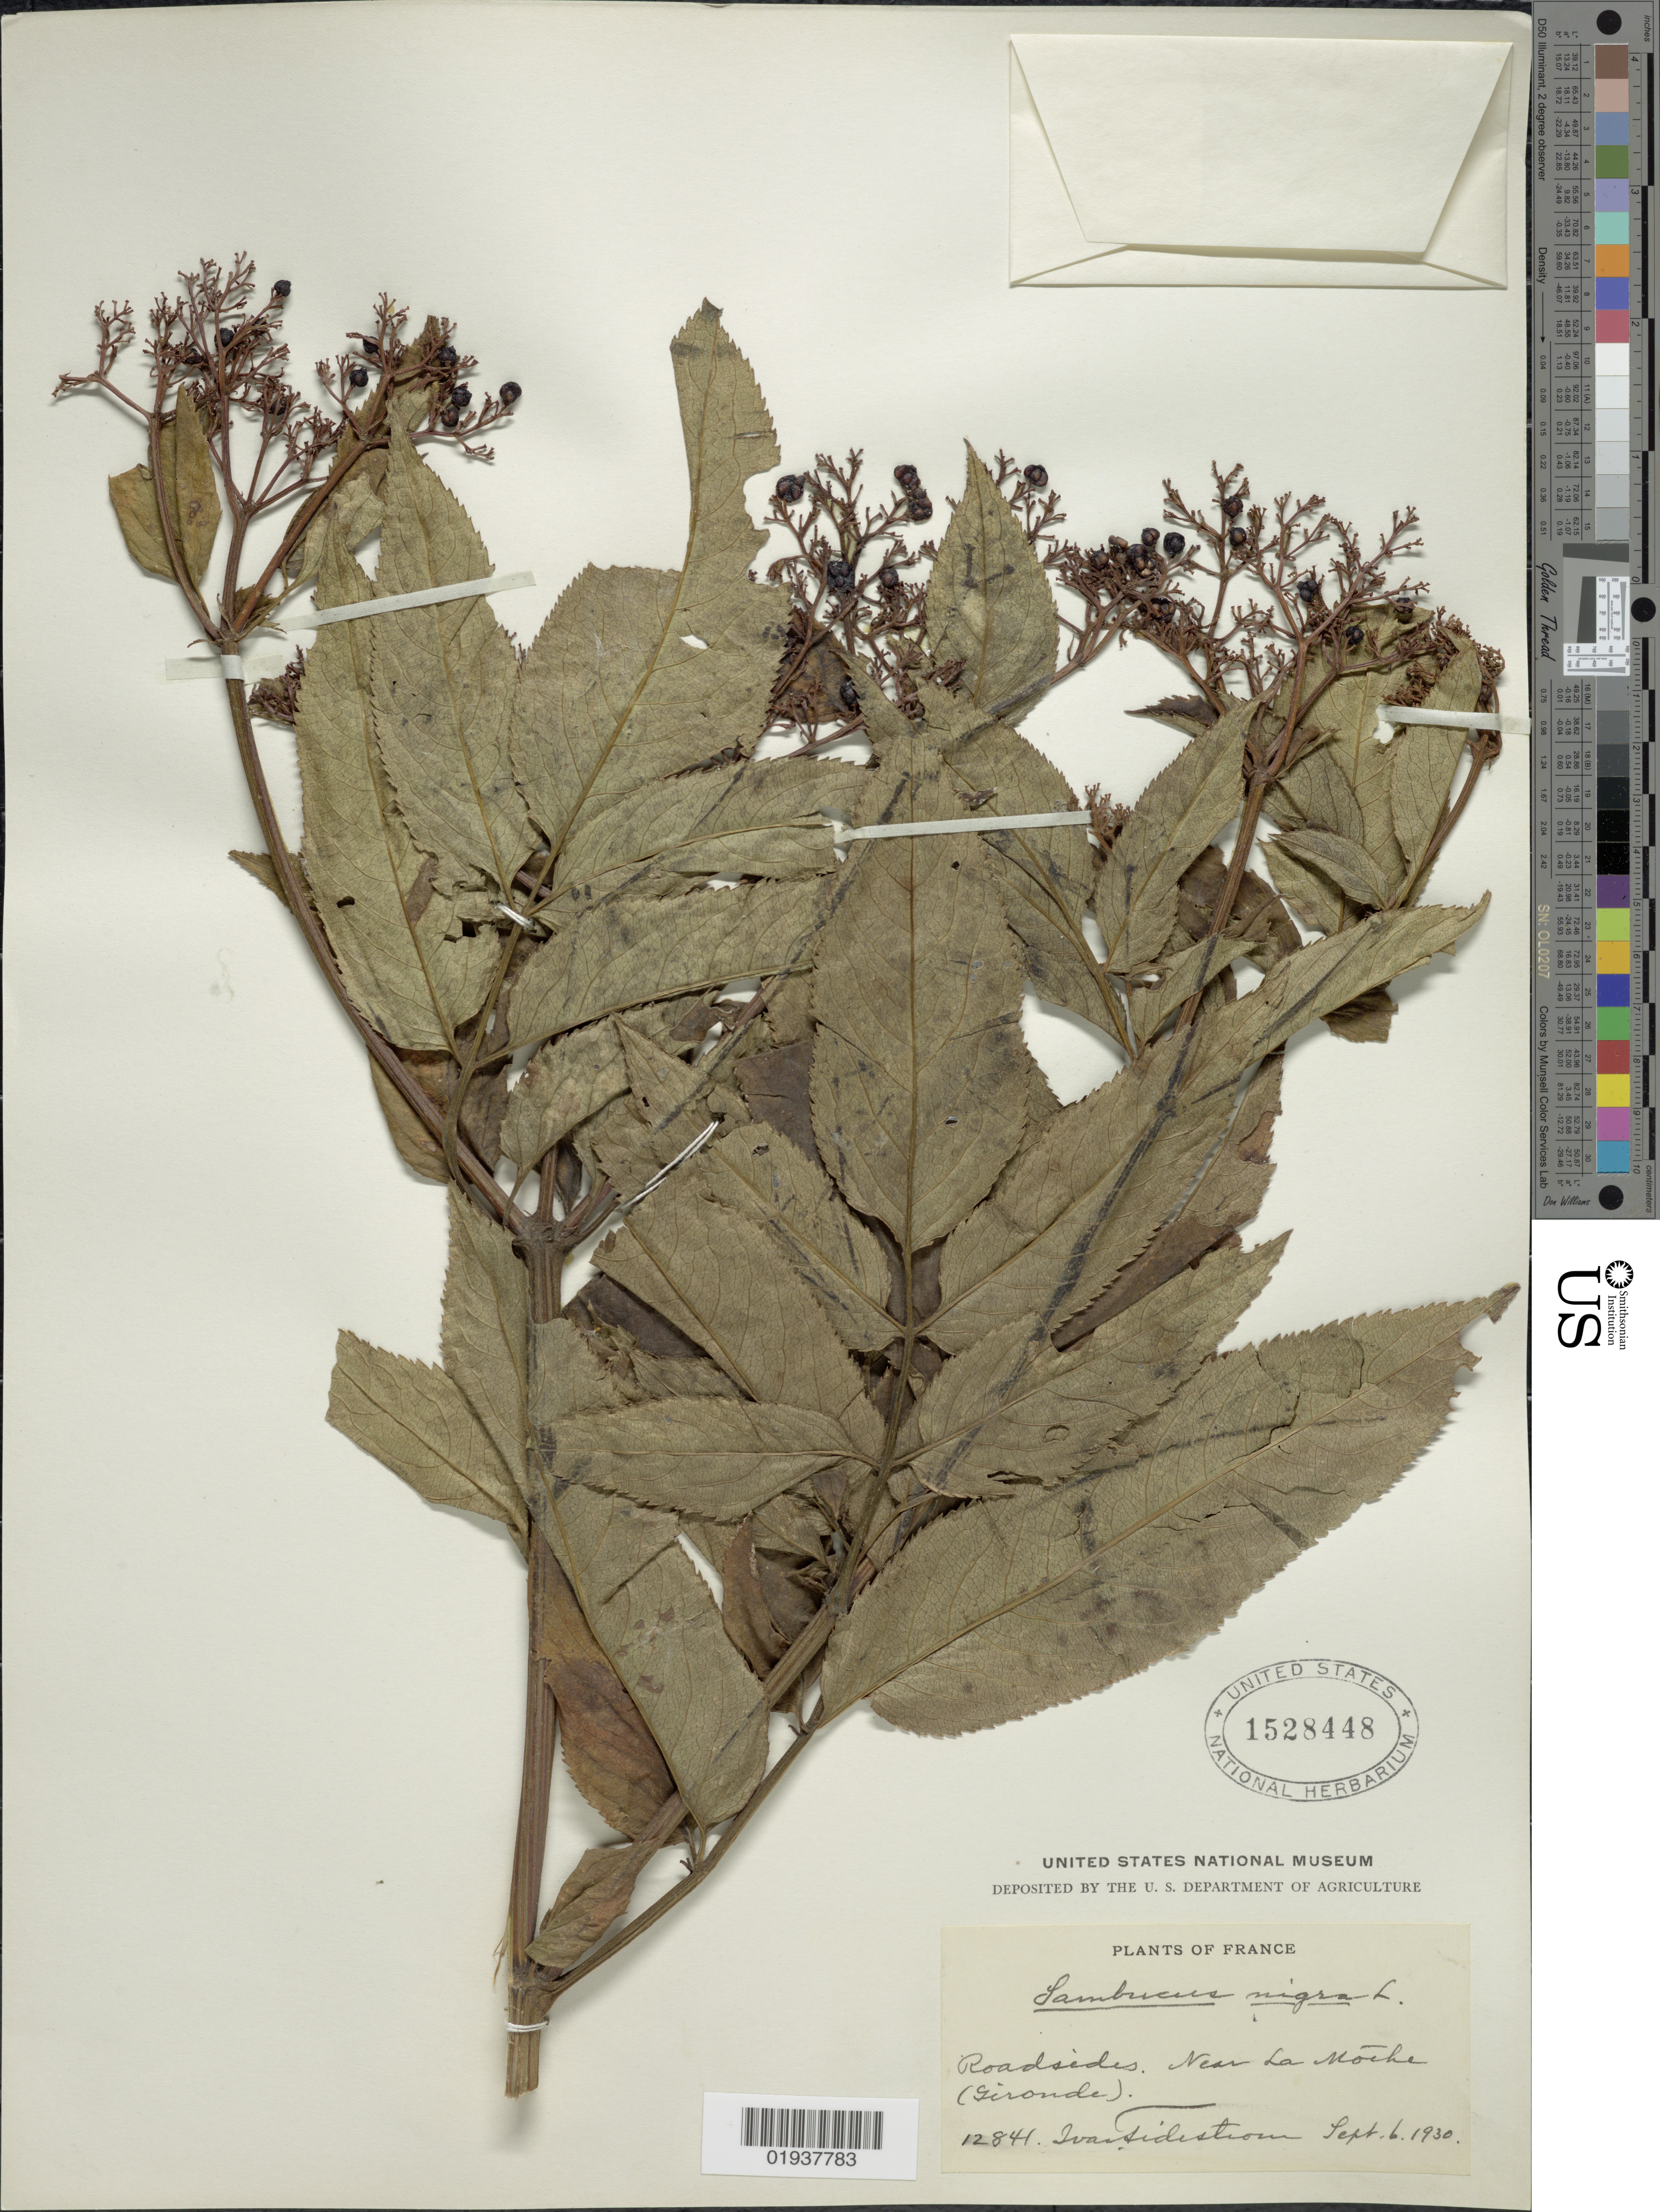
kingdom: Plantae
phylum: Tracheophyta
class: Magnoliopsida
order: Dipsacales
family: Viburnaceae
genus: Sambucus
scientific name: Sambucus nigra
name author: L.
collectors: I. F. Tidestrom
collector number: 12841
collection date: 1930-09-06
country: France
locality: Roadsides. Near La Mothe (Gironde).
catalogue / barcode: US 1528448